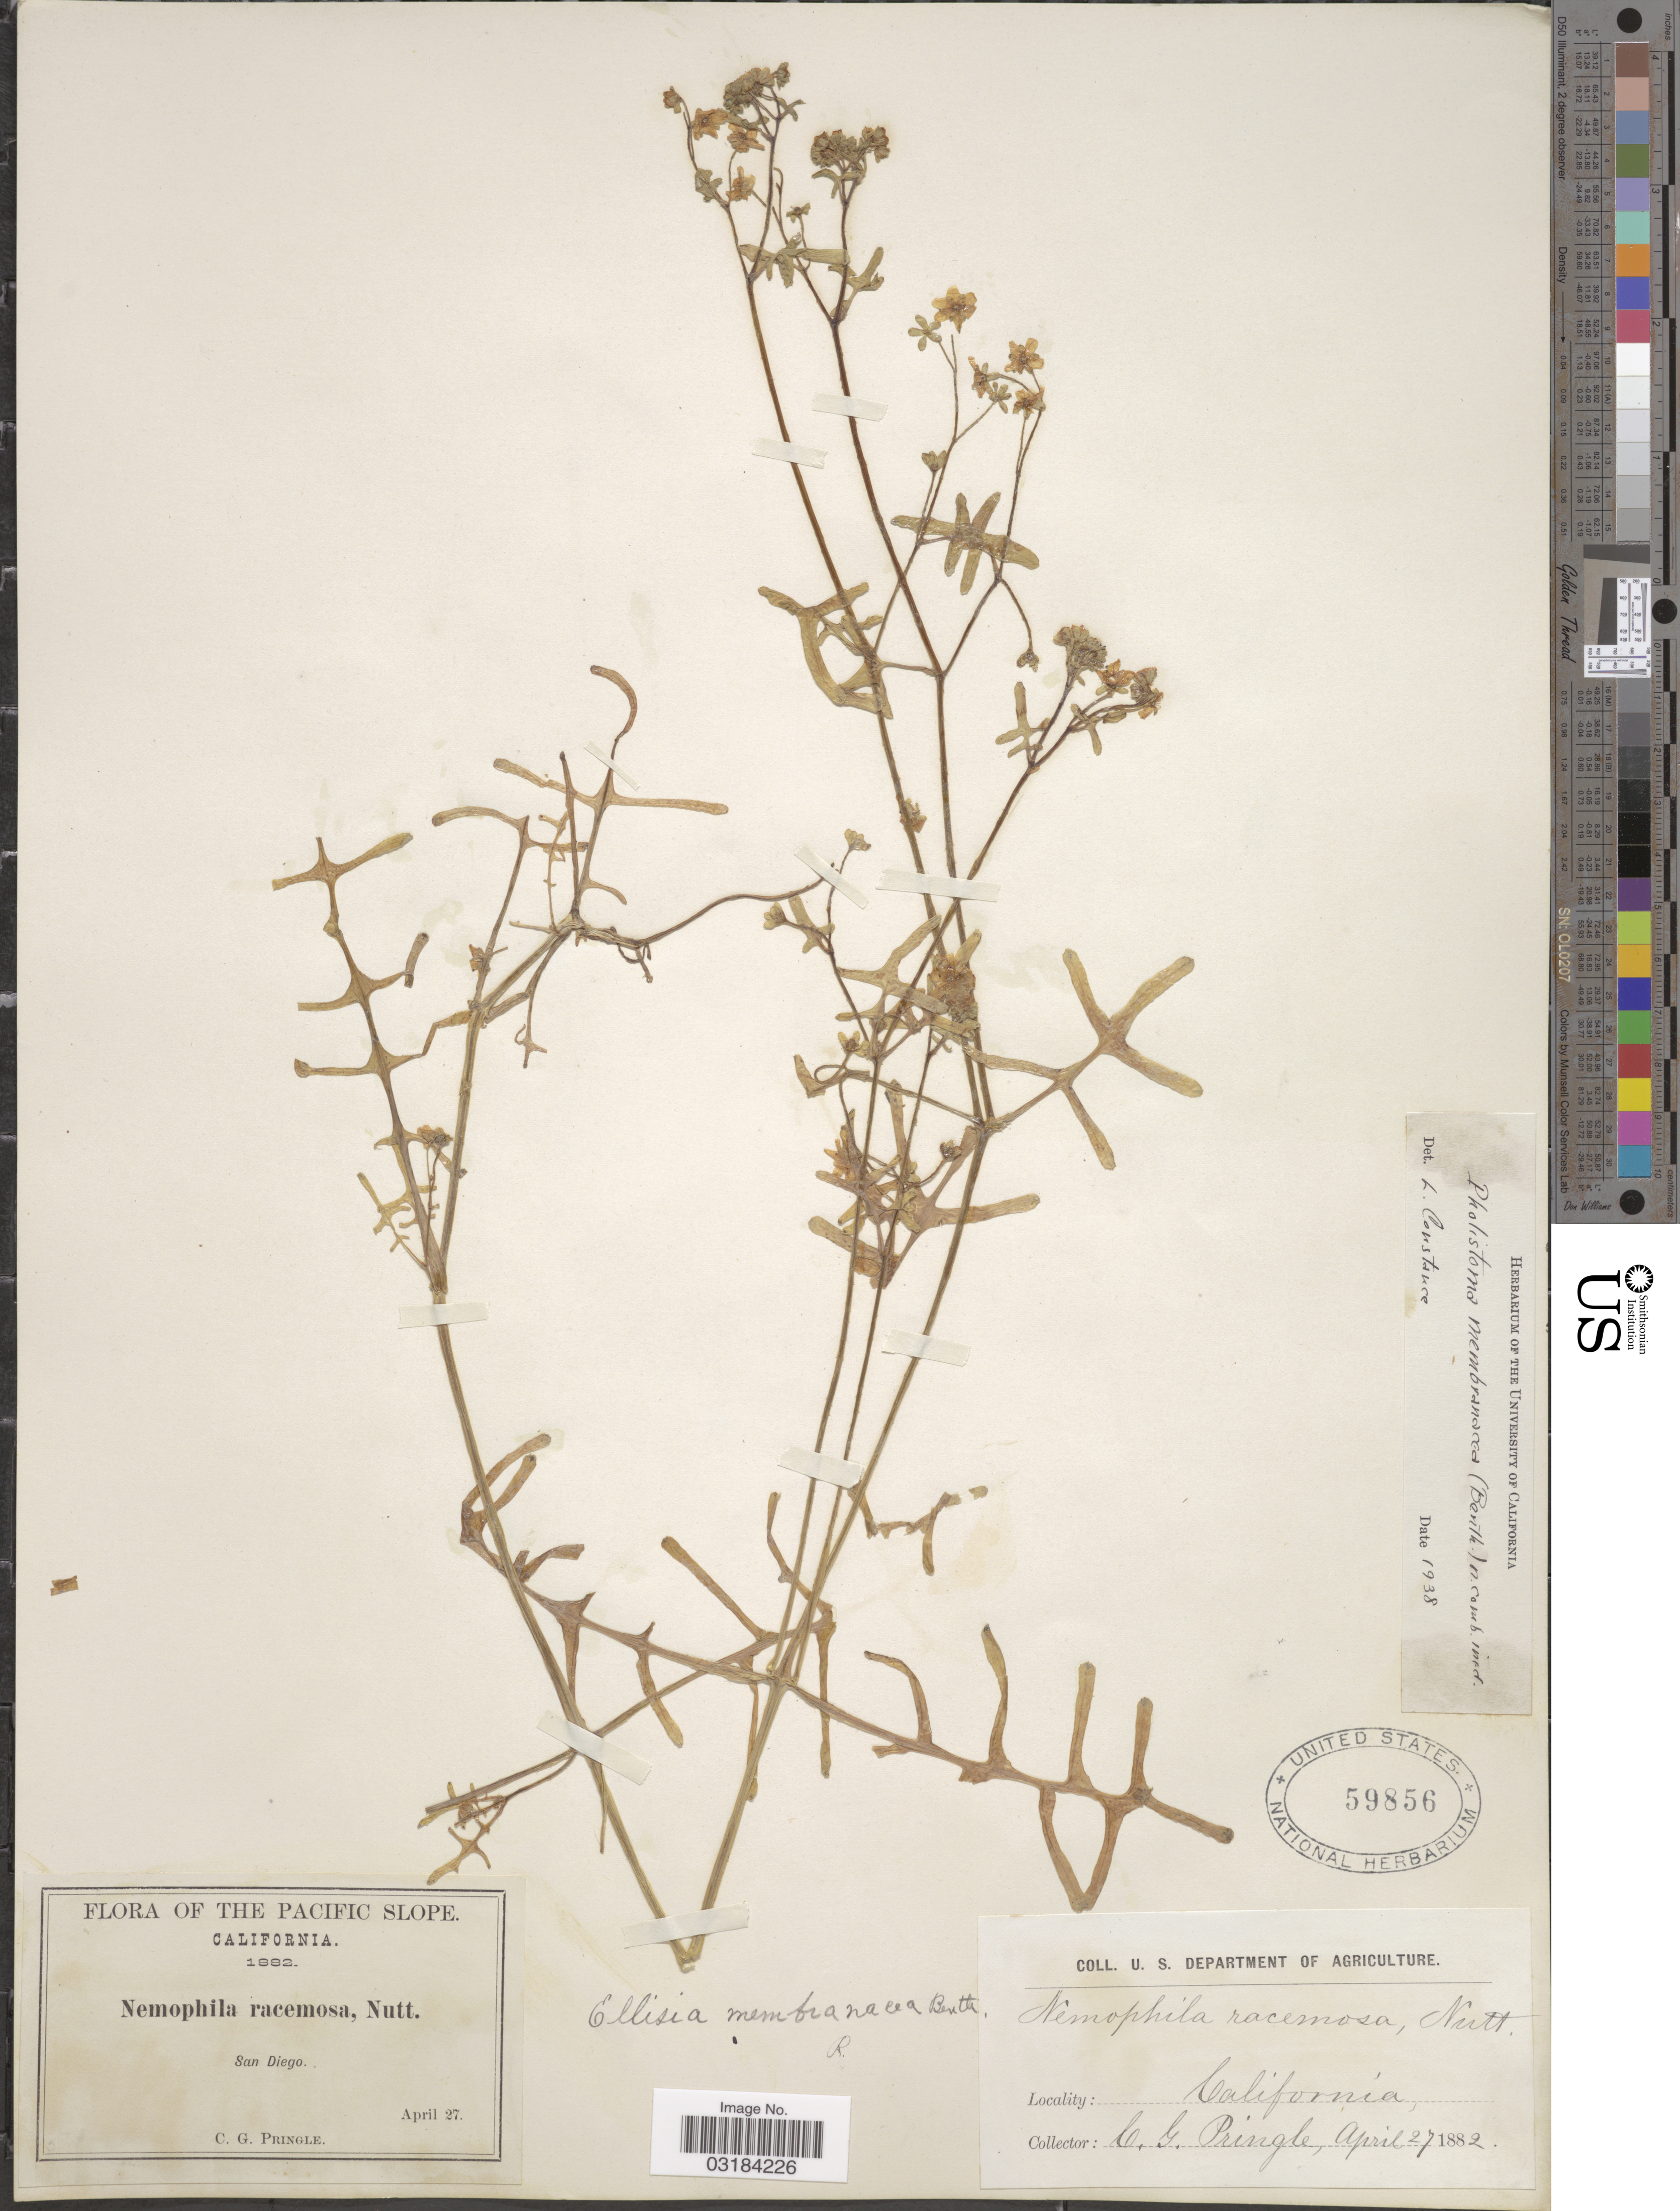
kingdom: Plantae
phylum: Tracheophyta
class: Magnoliopsida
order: Boraginales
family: Hydrophyllaceae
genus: Pholistoma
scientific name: Pholistoma membranaceum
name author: (Benth.) Constance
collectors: C. G. Pringle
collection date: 1882-04-27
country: United States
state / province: California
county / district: San Diego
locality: The Pacific Slope. San Diego.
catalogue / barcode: US 59856